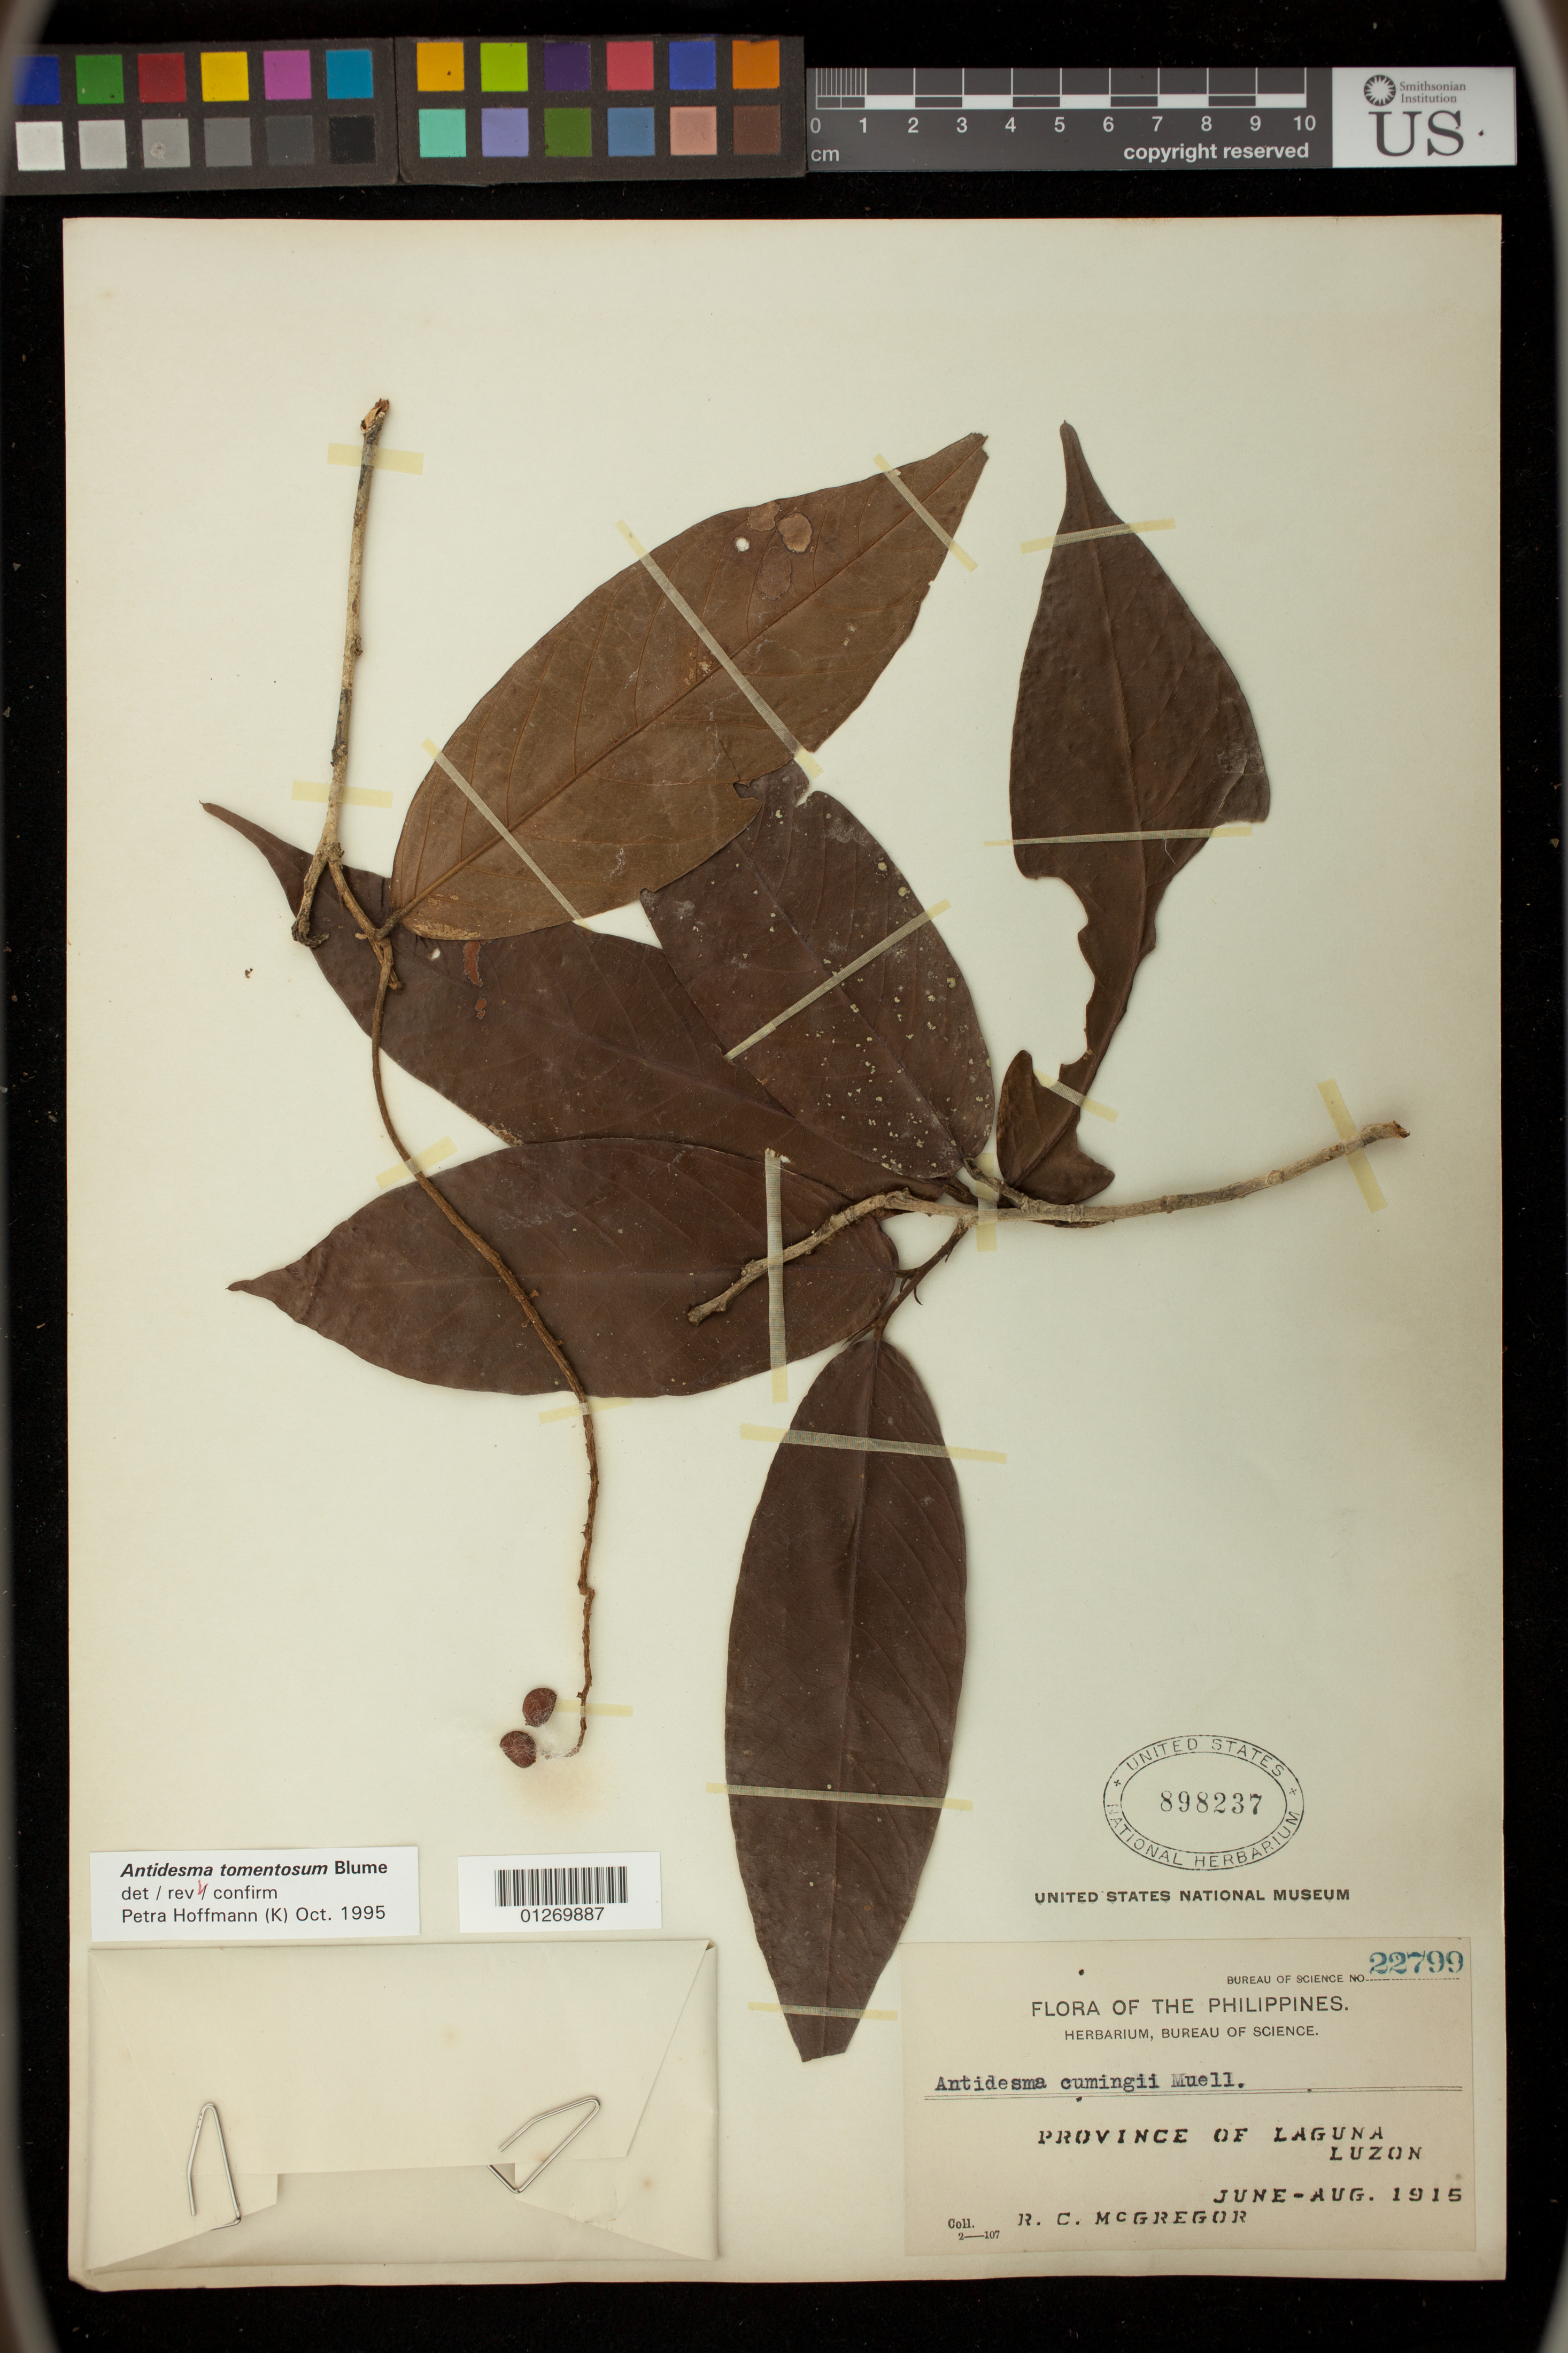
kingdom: Plantae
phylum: Tracheophyta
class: Magnoliopsida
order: Malpighiales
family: Phyllanthaceae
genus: Antidesma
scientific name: Antidesma tomentosum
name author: Blume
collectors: R. C. McGregor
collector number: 22799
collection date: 1915-06/1915-08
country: Philippines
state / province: Calabarzon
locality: Province of Laguna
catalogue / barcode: US 898237